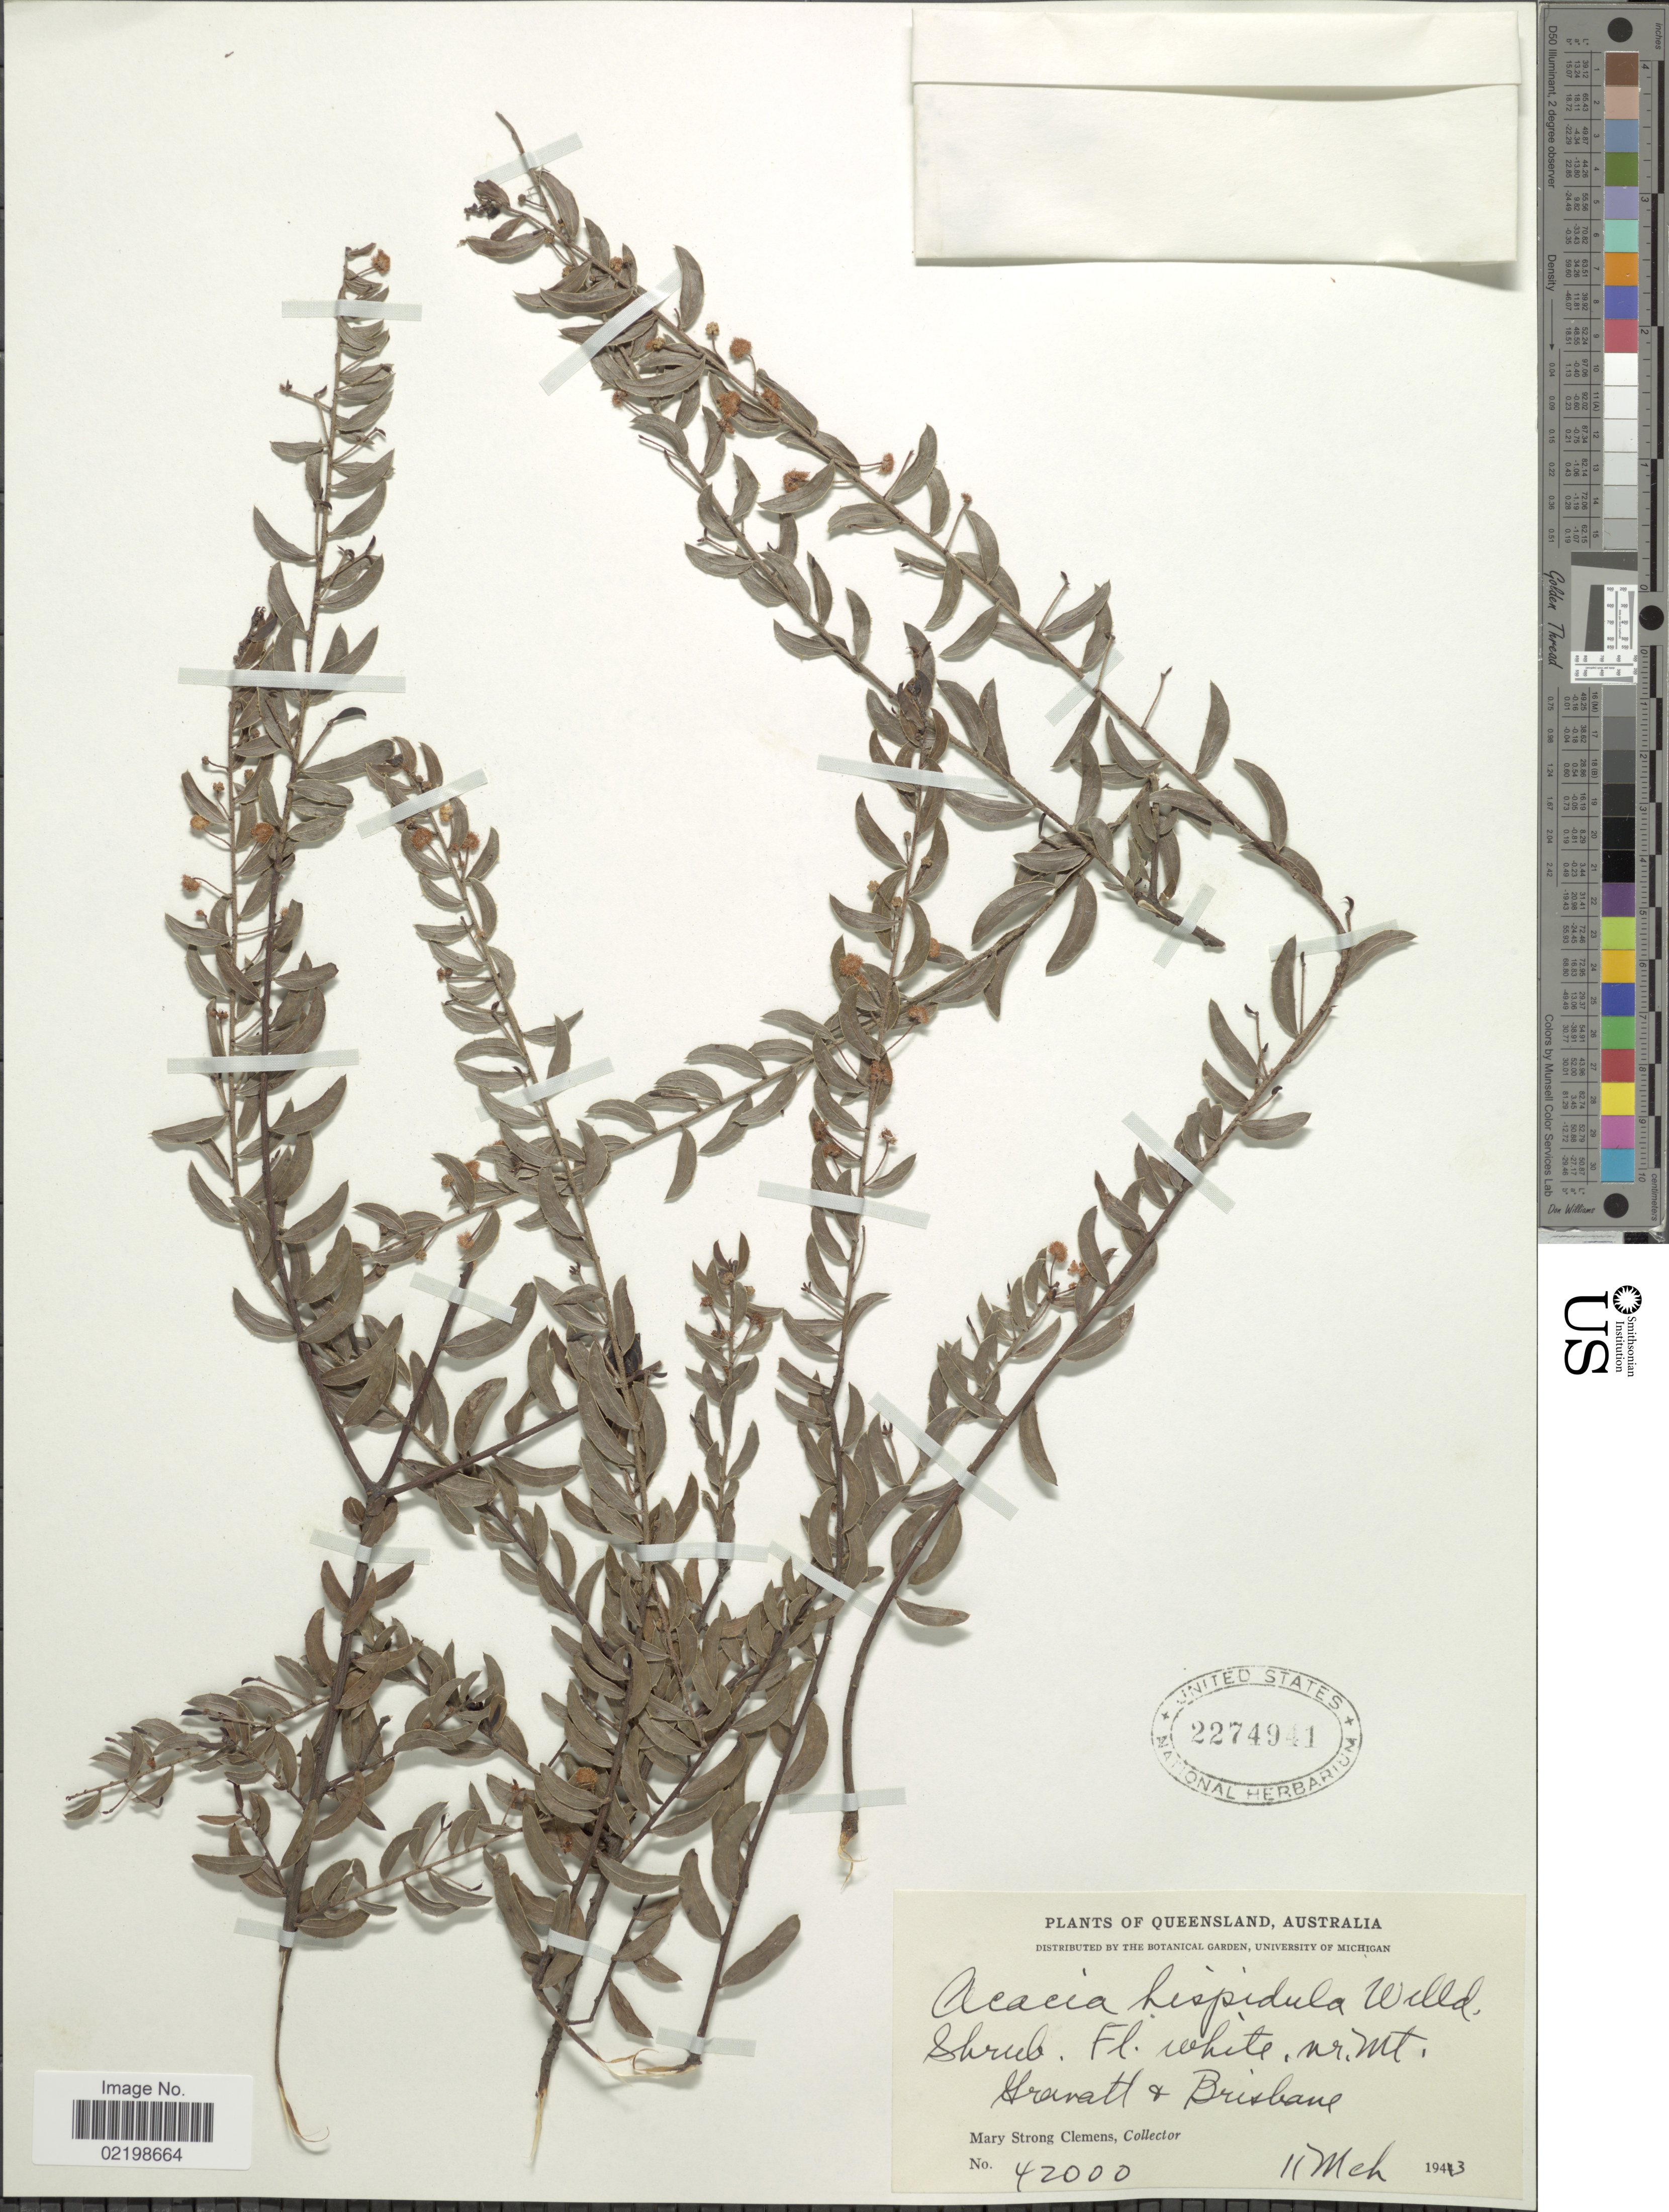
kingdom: Plantae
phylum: Tracheophyta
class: Magnoliopsida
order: Fabales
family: Fabaceae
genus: Acacia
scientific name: Acacia hispidula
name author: (Sm.) Willd.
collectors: M. S. Clemens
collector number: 42000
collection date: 1943-03-11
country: Australia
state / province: Queensland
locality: Nr. Mt. Gravatt & Brisbane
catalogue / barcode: US 2274941